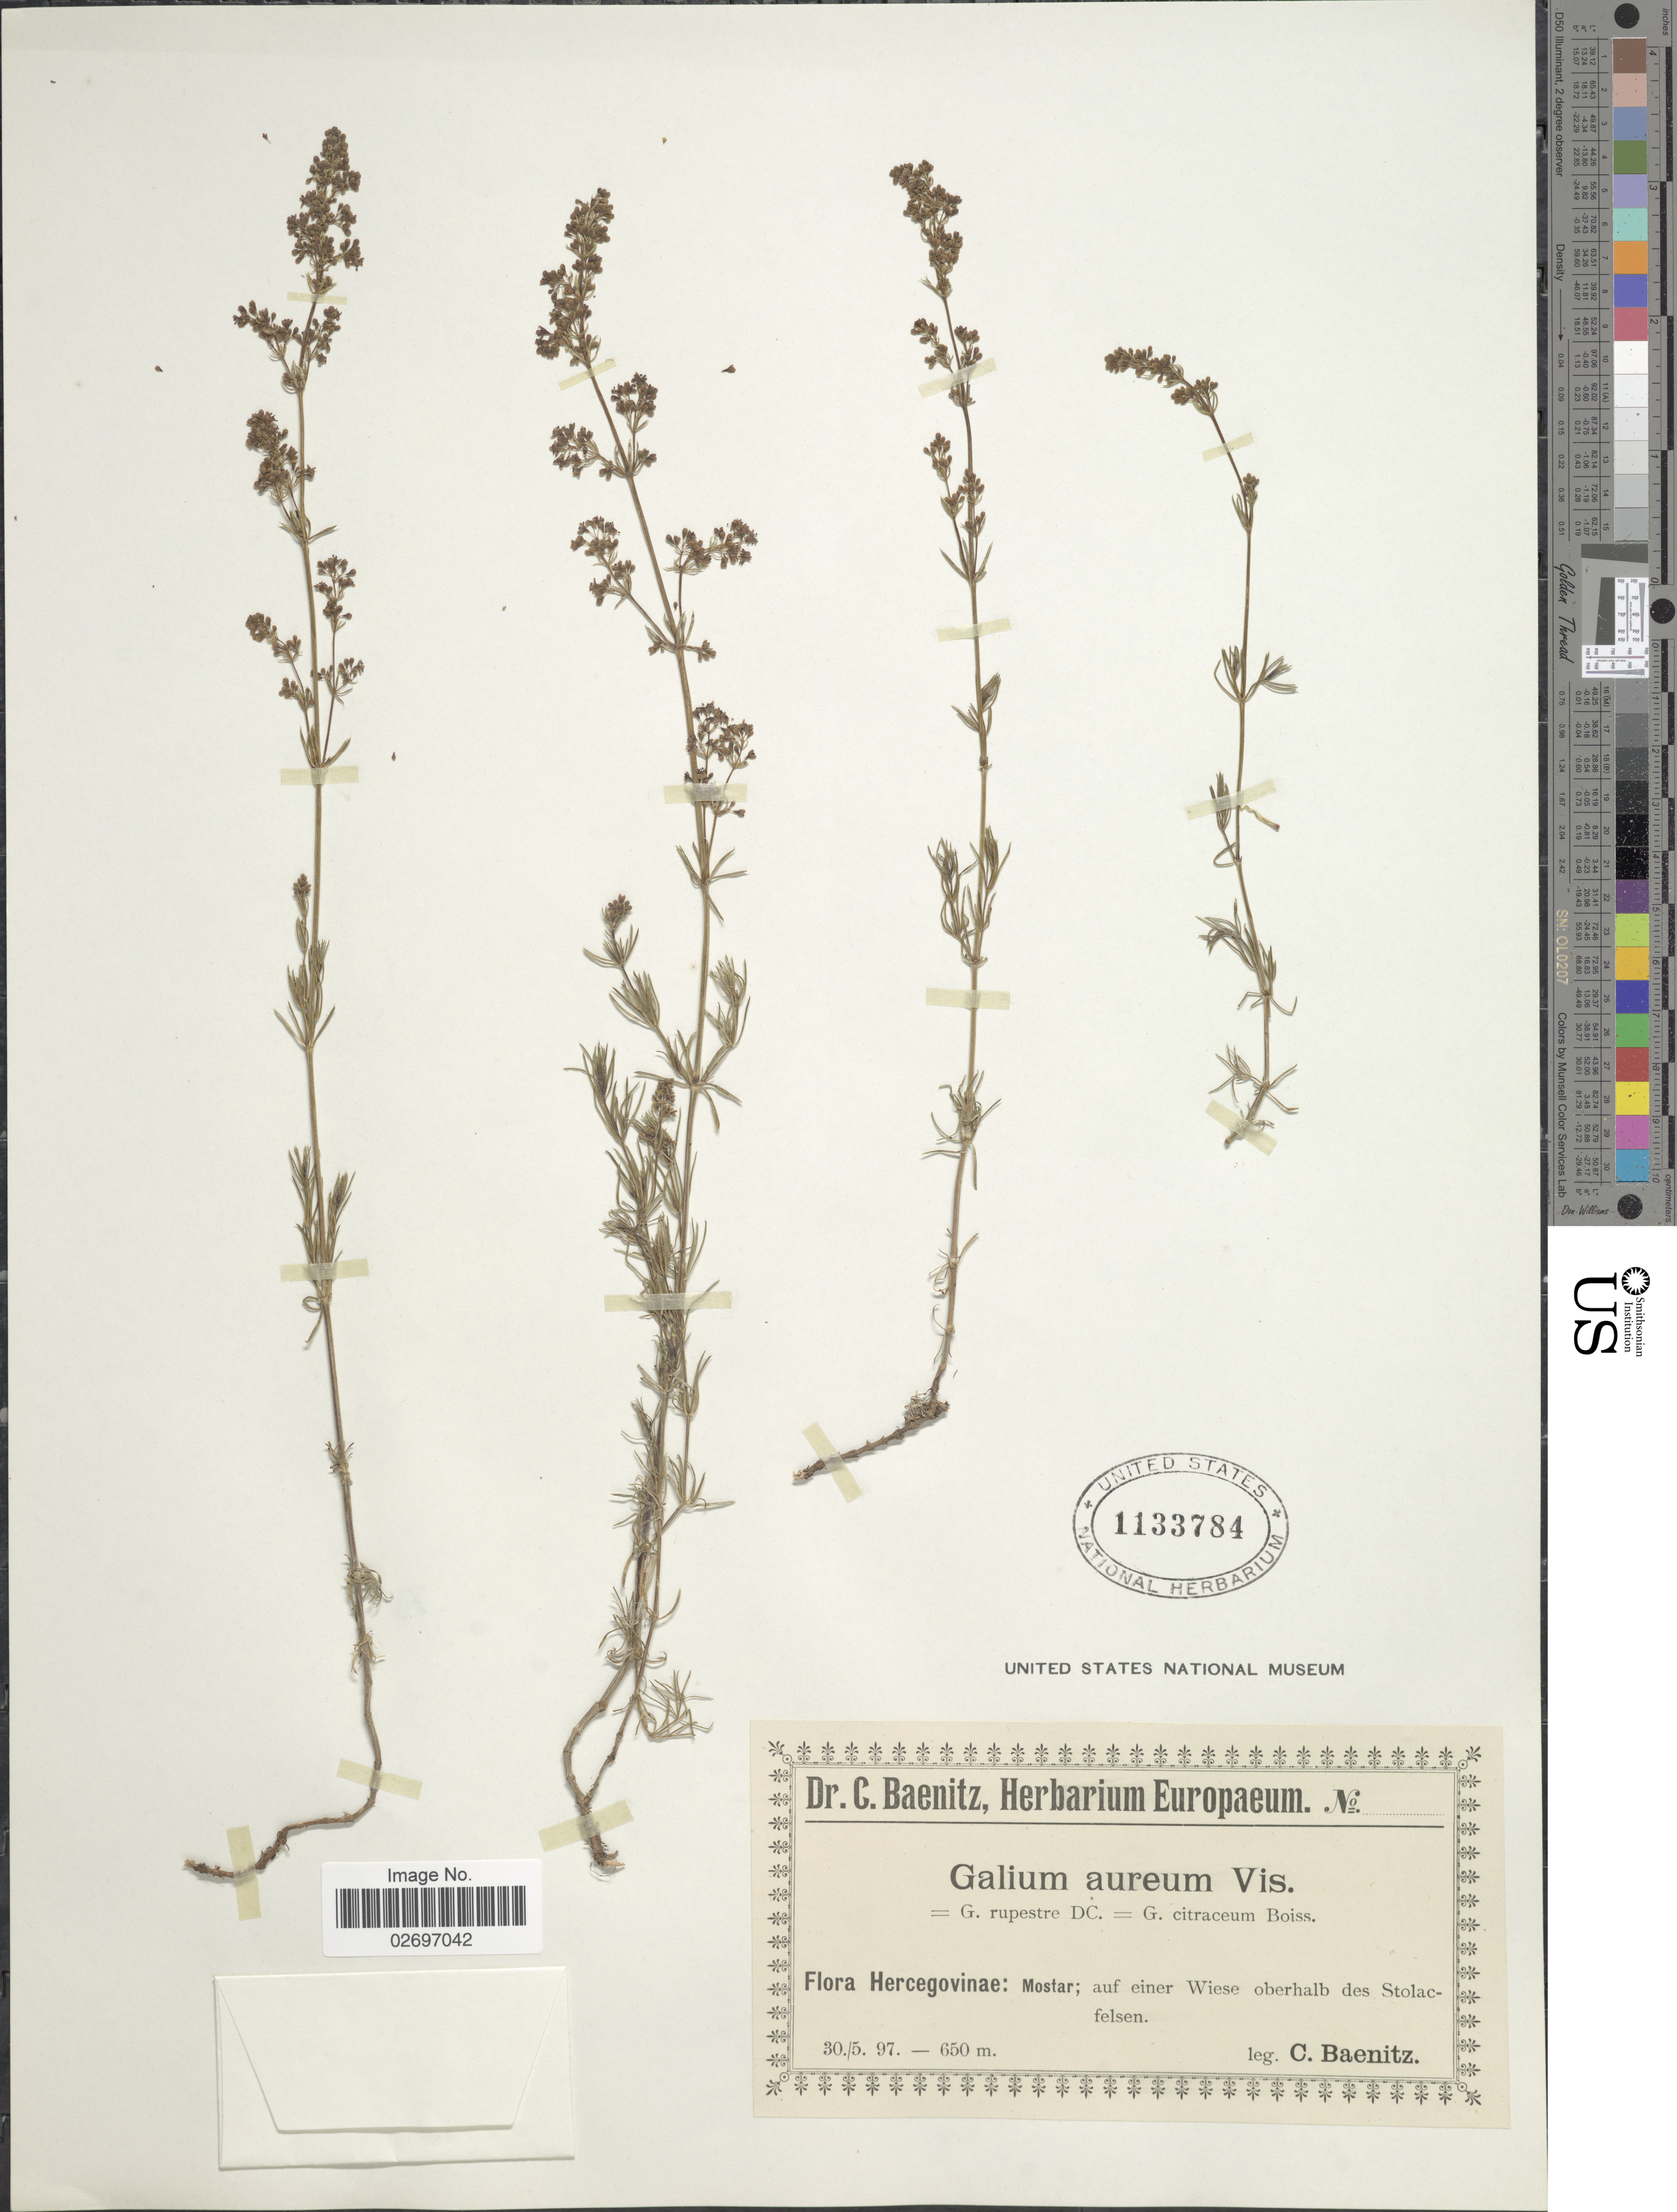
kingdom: Plantae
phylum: Tracheophyta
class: Magnoliopsida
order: Gentianales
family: Rubiaceae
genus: Galium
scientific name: Galium aureum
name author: Vis.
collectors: C. G. Baenitz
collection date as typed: Transcribed d/m/y: 30/5/97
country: Bosnia and Herzegovina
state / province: Federation of B&H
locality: Mostar; auf einer Wiese oberhalb des Stolacfelsen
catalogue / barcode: US 1133784